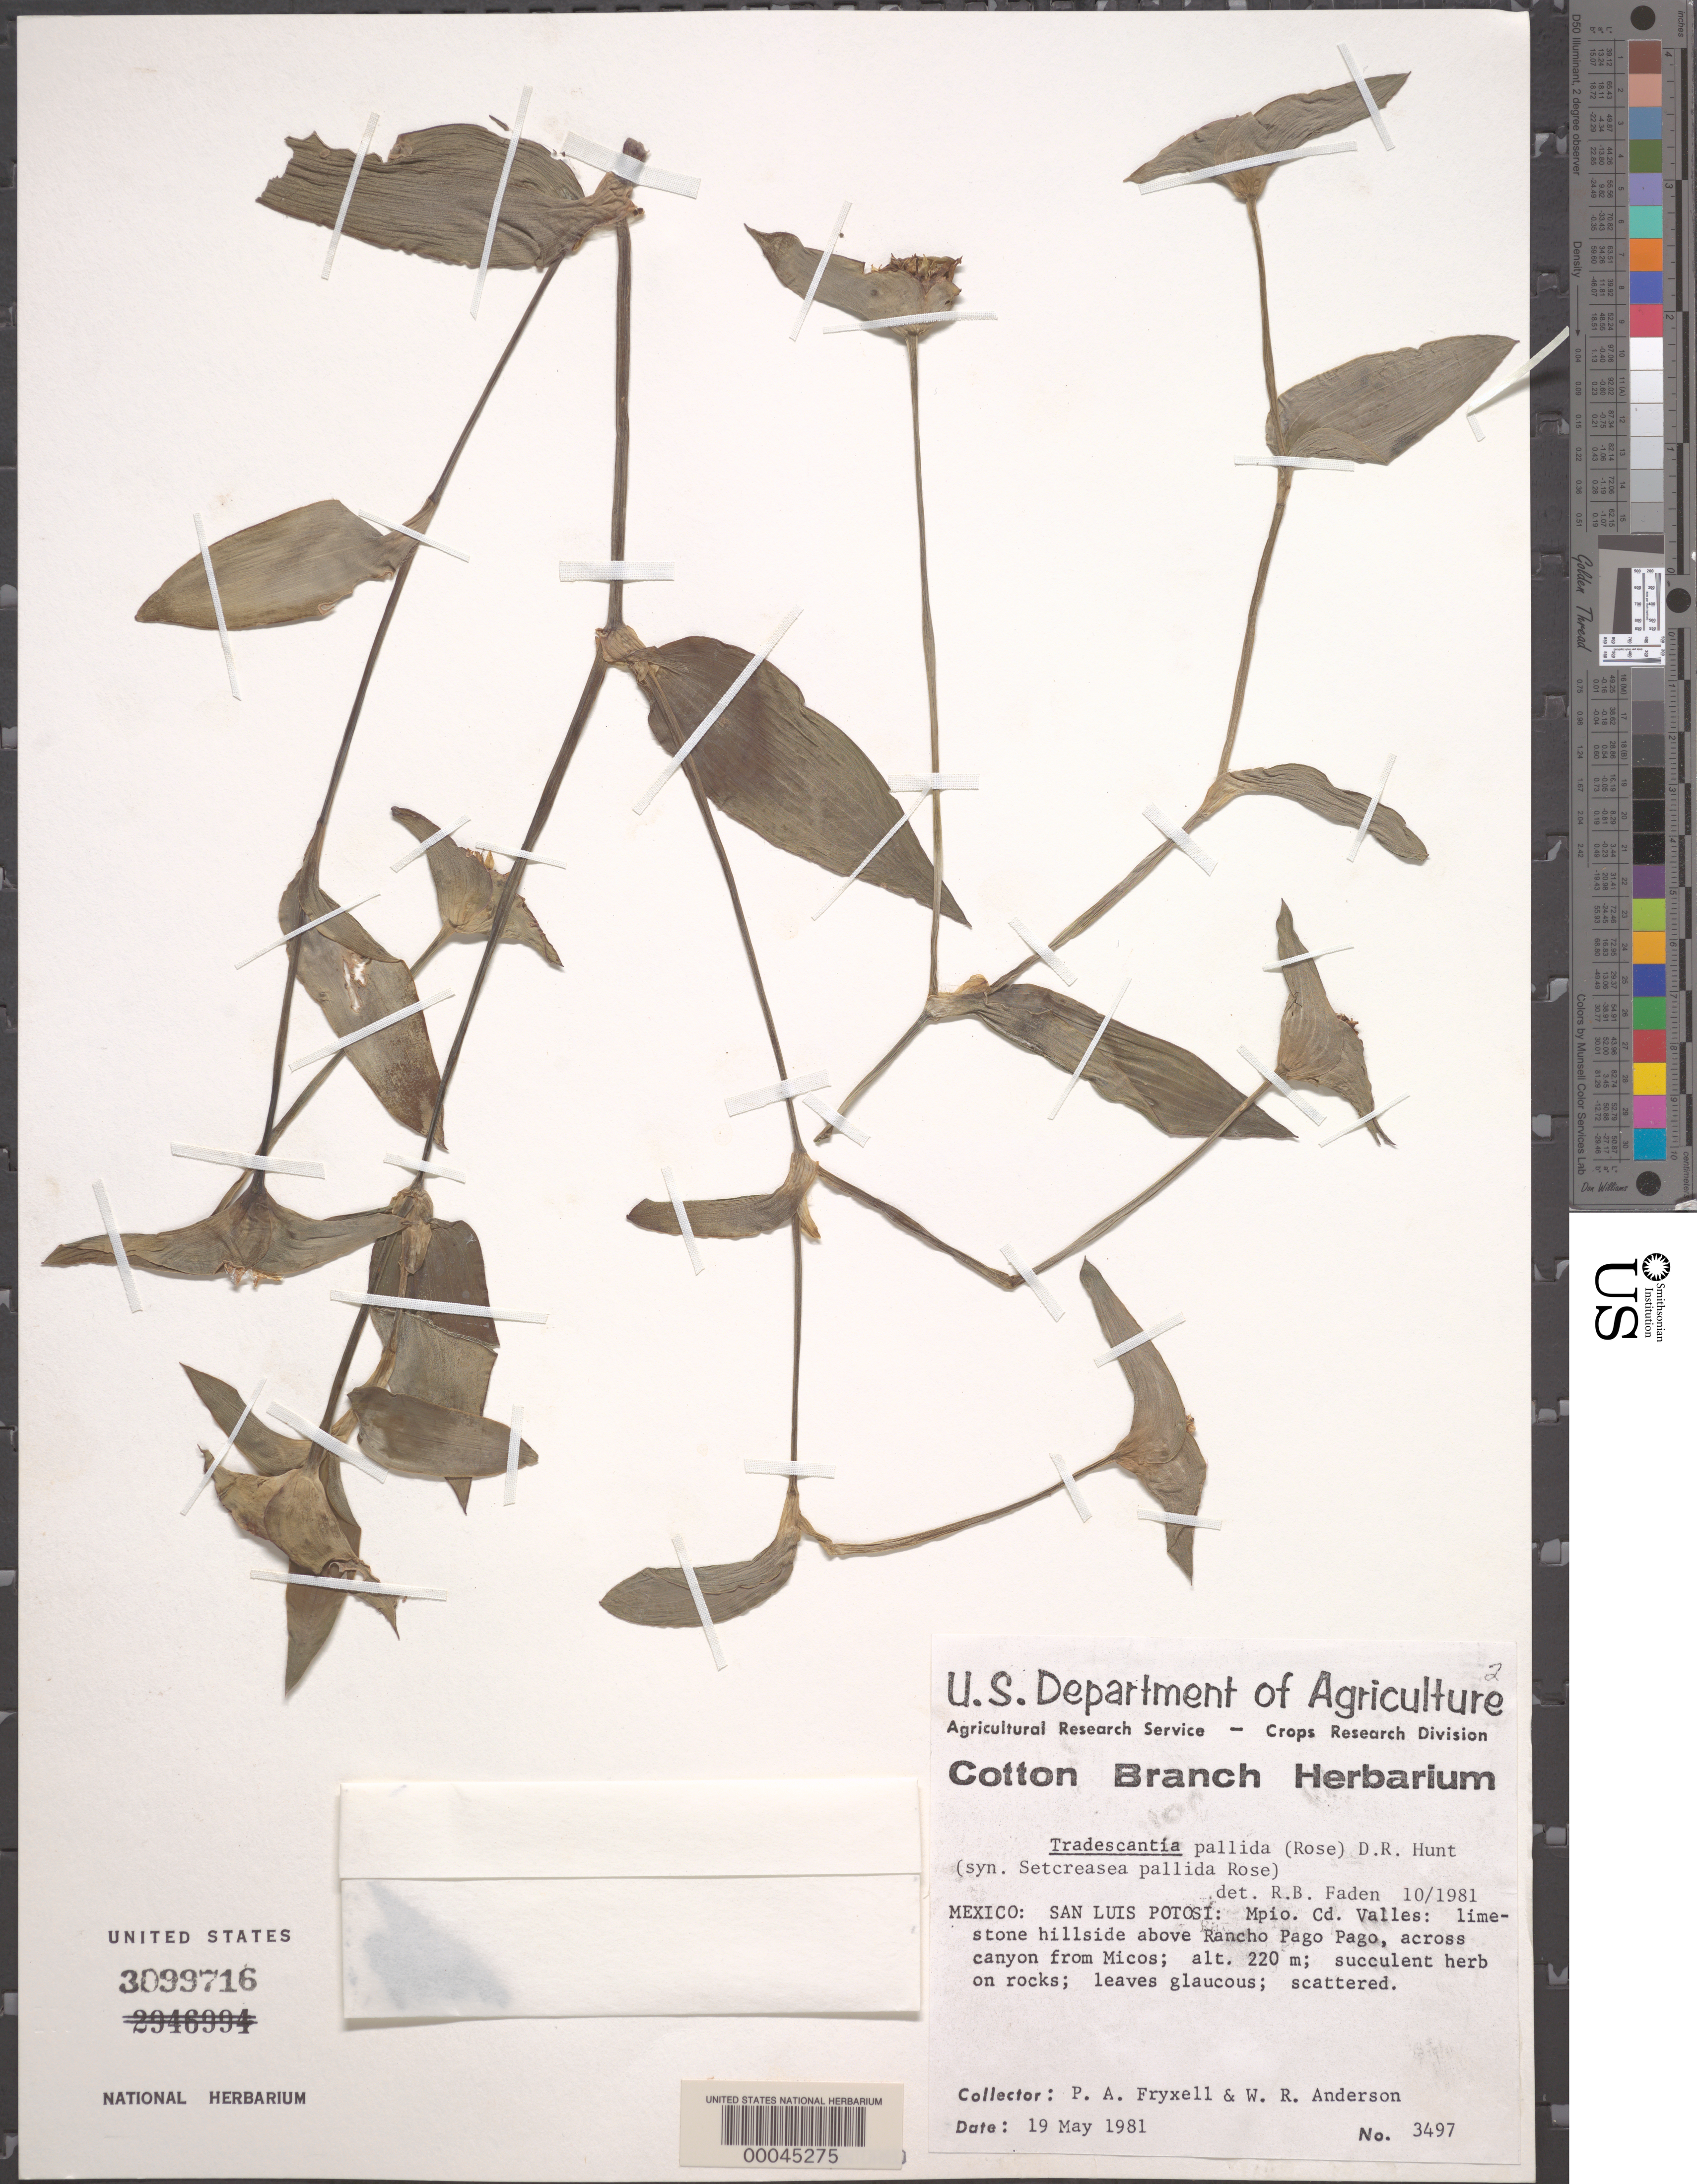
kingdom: Plantae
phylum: Tracheophyta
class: Liliopsida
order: Commelinales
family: Commelinaceae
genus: Tradescantia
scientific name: Tradescantia pallida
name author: (Rose) D.R. Hunt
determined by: Faden, Robert B., (US), Smithsonian Institution - National Museum of Natural History (UNITED STATES)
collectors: P. A. Fryxell & W. R. Anderson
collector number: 3497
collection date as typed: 19 May 1981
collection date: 1981-05-19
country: Mexico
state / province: San Luis Potosi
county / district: Ciudad Valles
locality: Above Rancho Pago Pago, across canyon from Micos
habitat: Limestone hillside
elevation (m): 220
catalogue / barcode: US 3099716